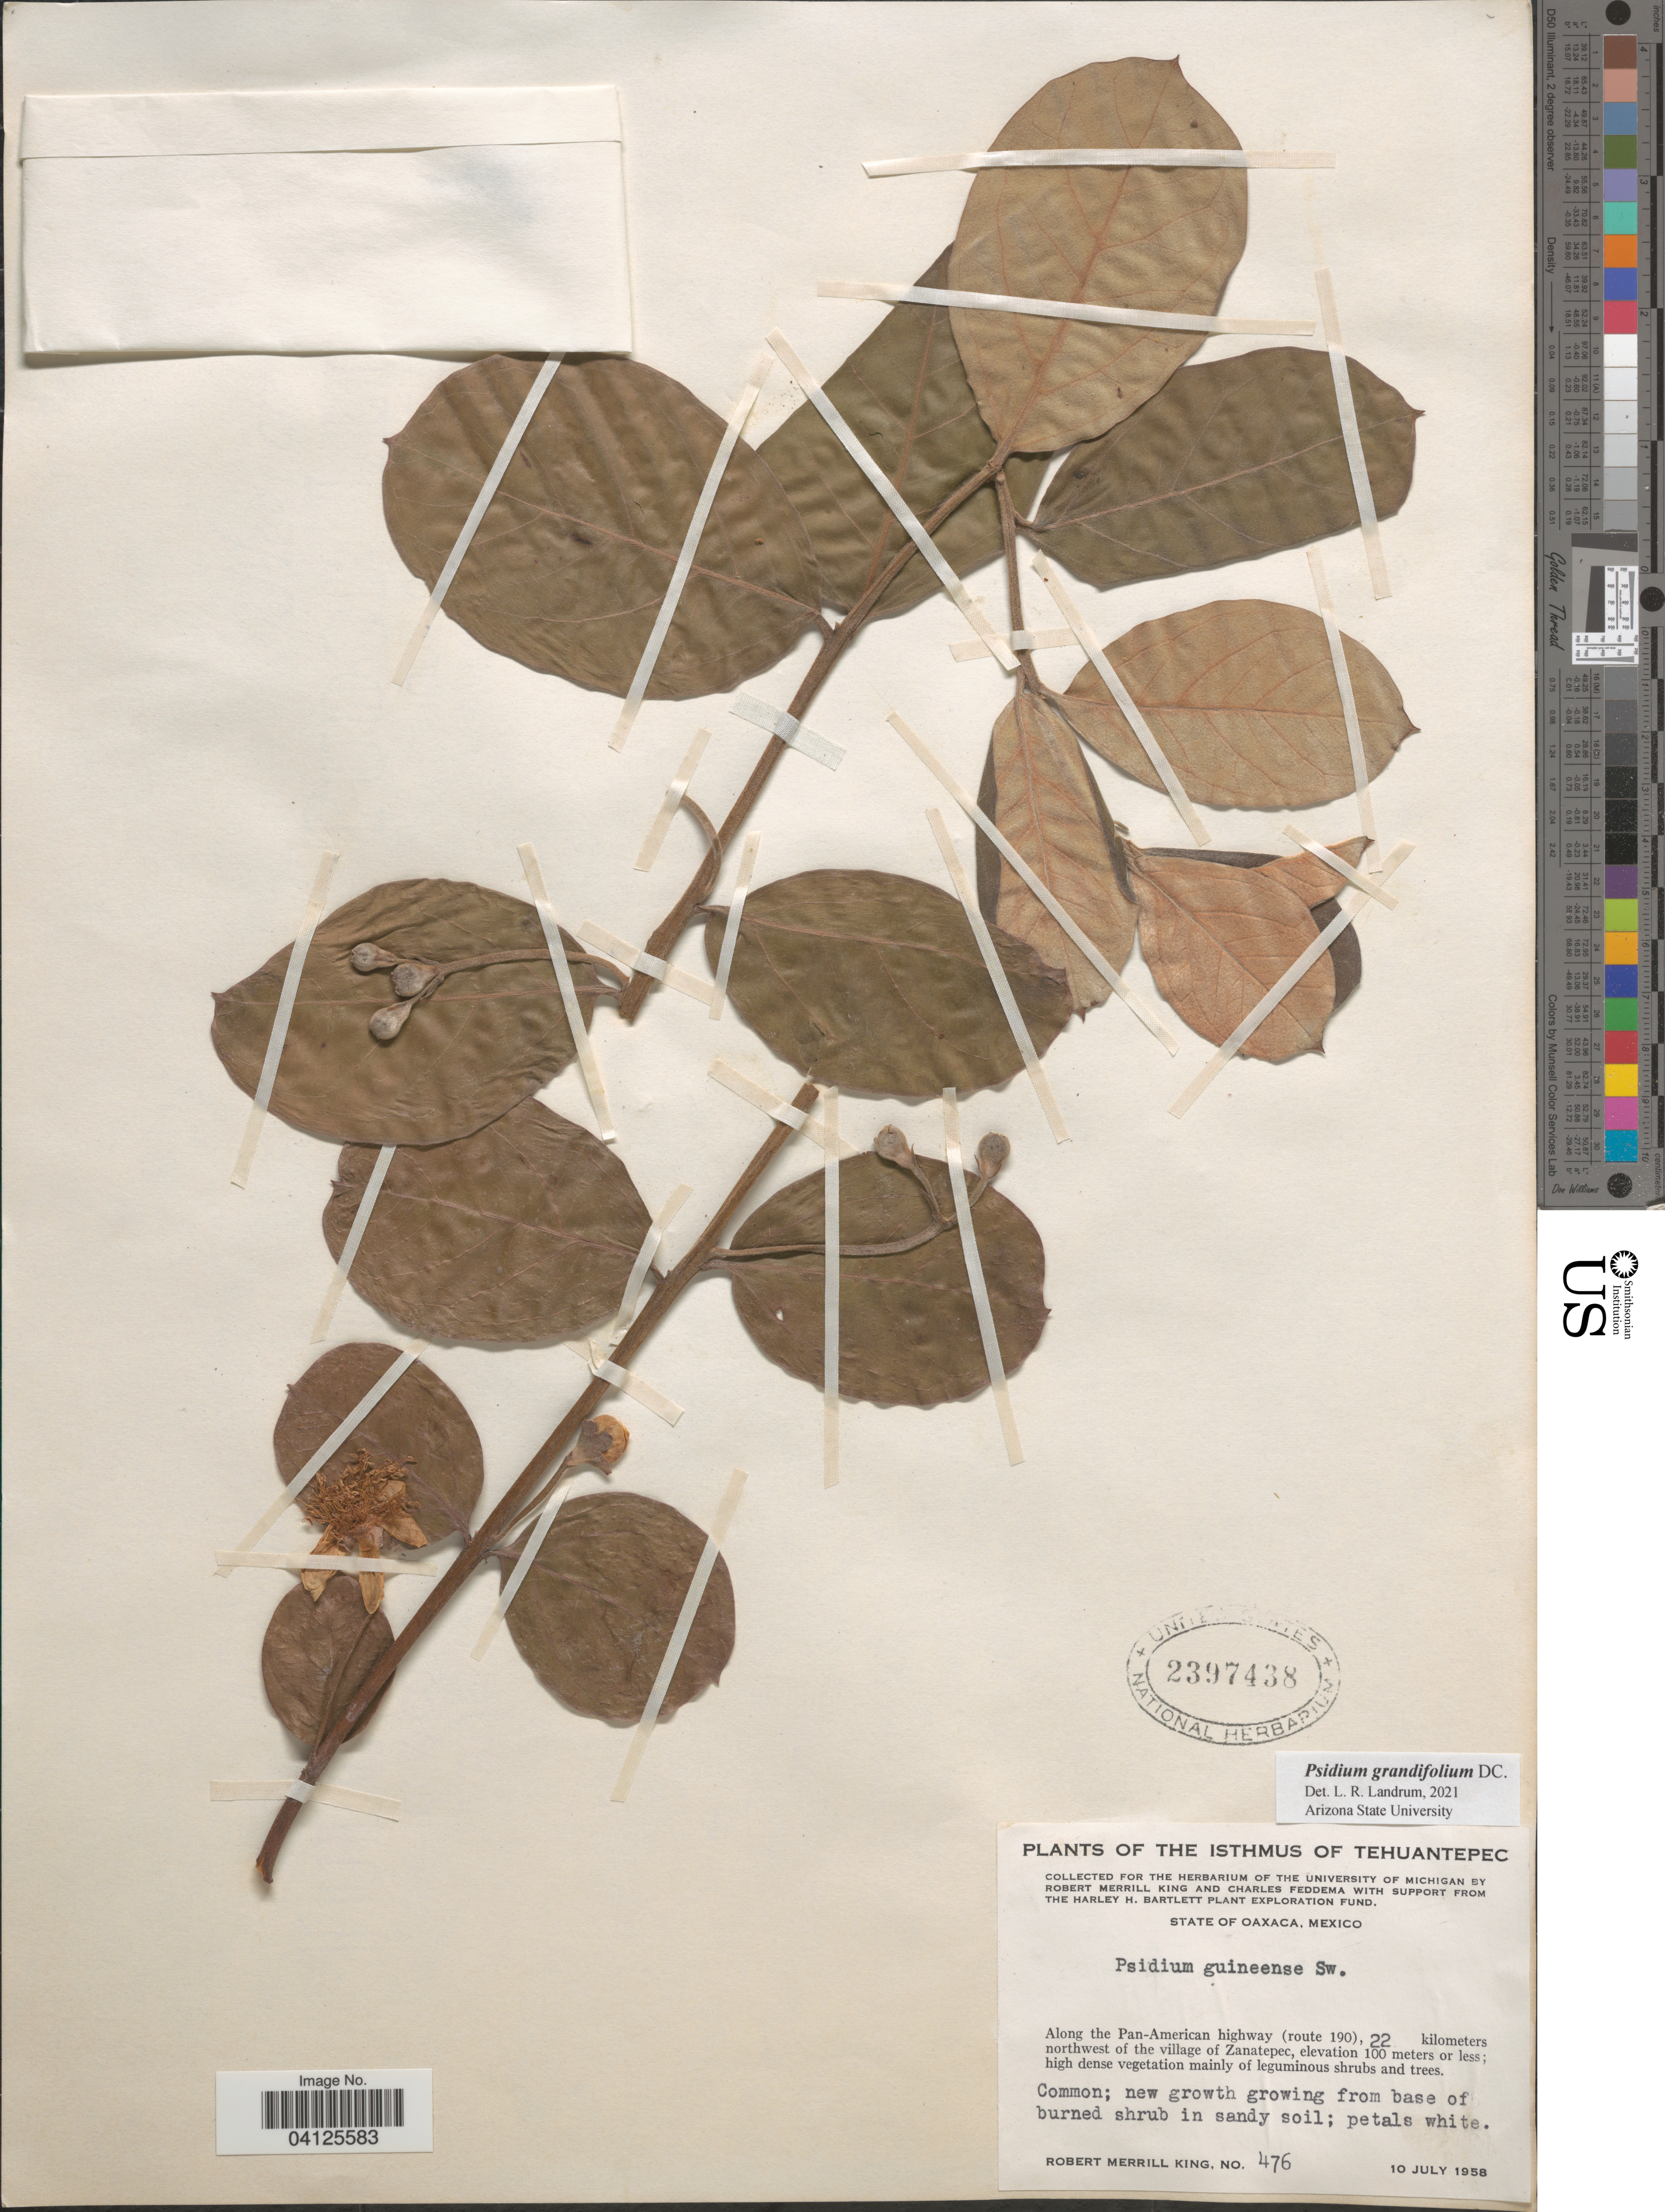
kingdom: Plantae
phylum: Tracheophyta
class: Magnoliopsida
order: Myrtales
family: Myrtaceae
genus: Psidium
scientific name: Psidium grandifolium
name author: Mart. ex DC.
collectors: R. M. King & C. Feddema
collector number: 476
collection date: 1958-07-10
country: Mexico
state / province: Oaxaca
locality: The Isthmus of Tehuantepec. Along the Pan-American highway (route 190), 22 kilometers northwest of the village of Zanatepec.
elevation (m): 100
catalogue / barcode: US 2397438